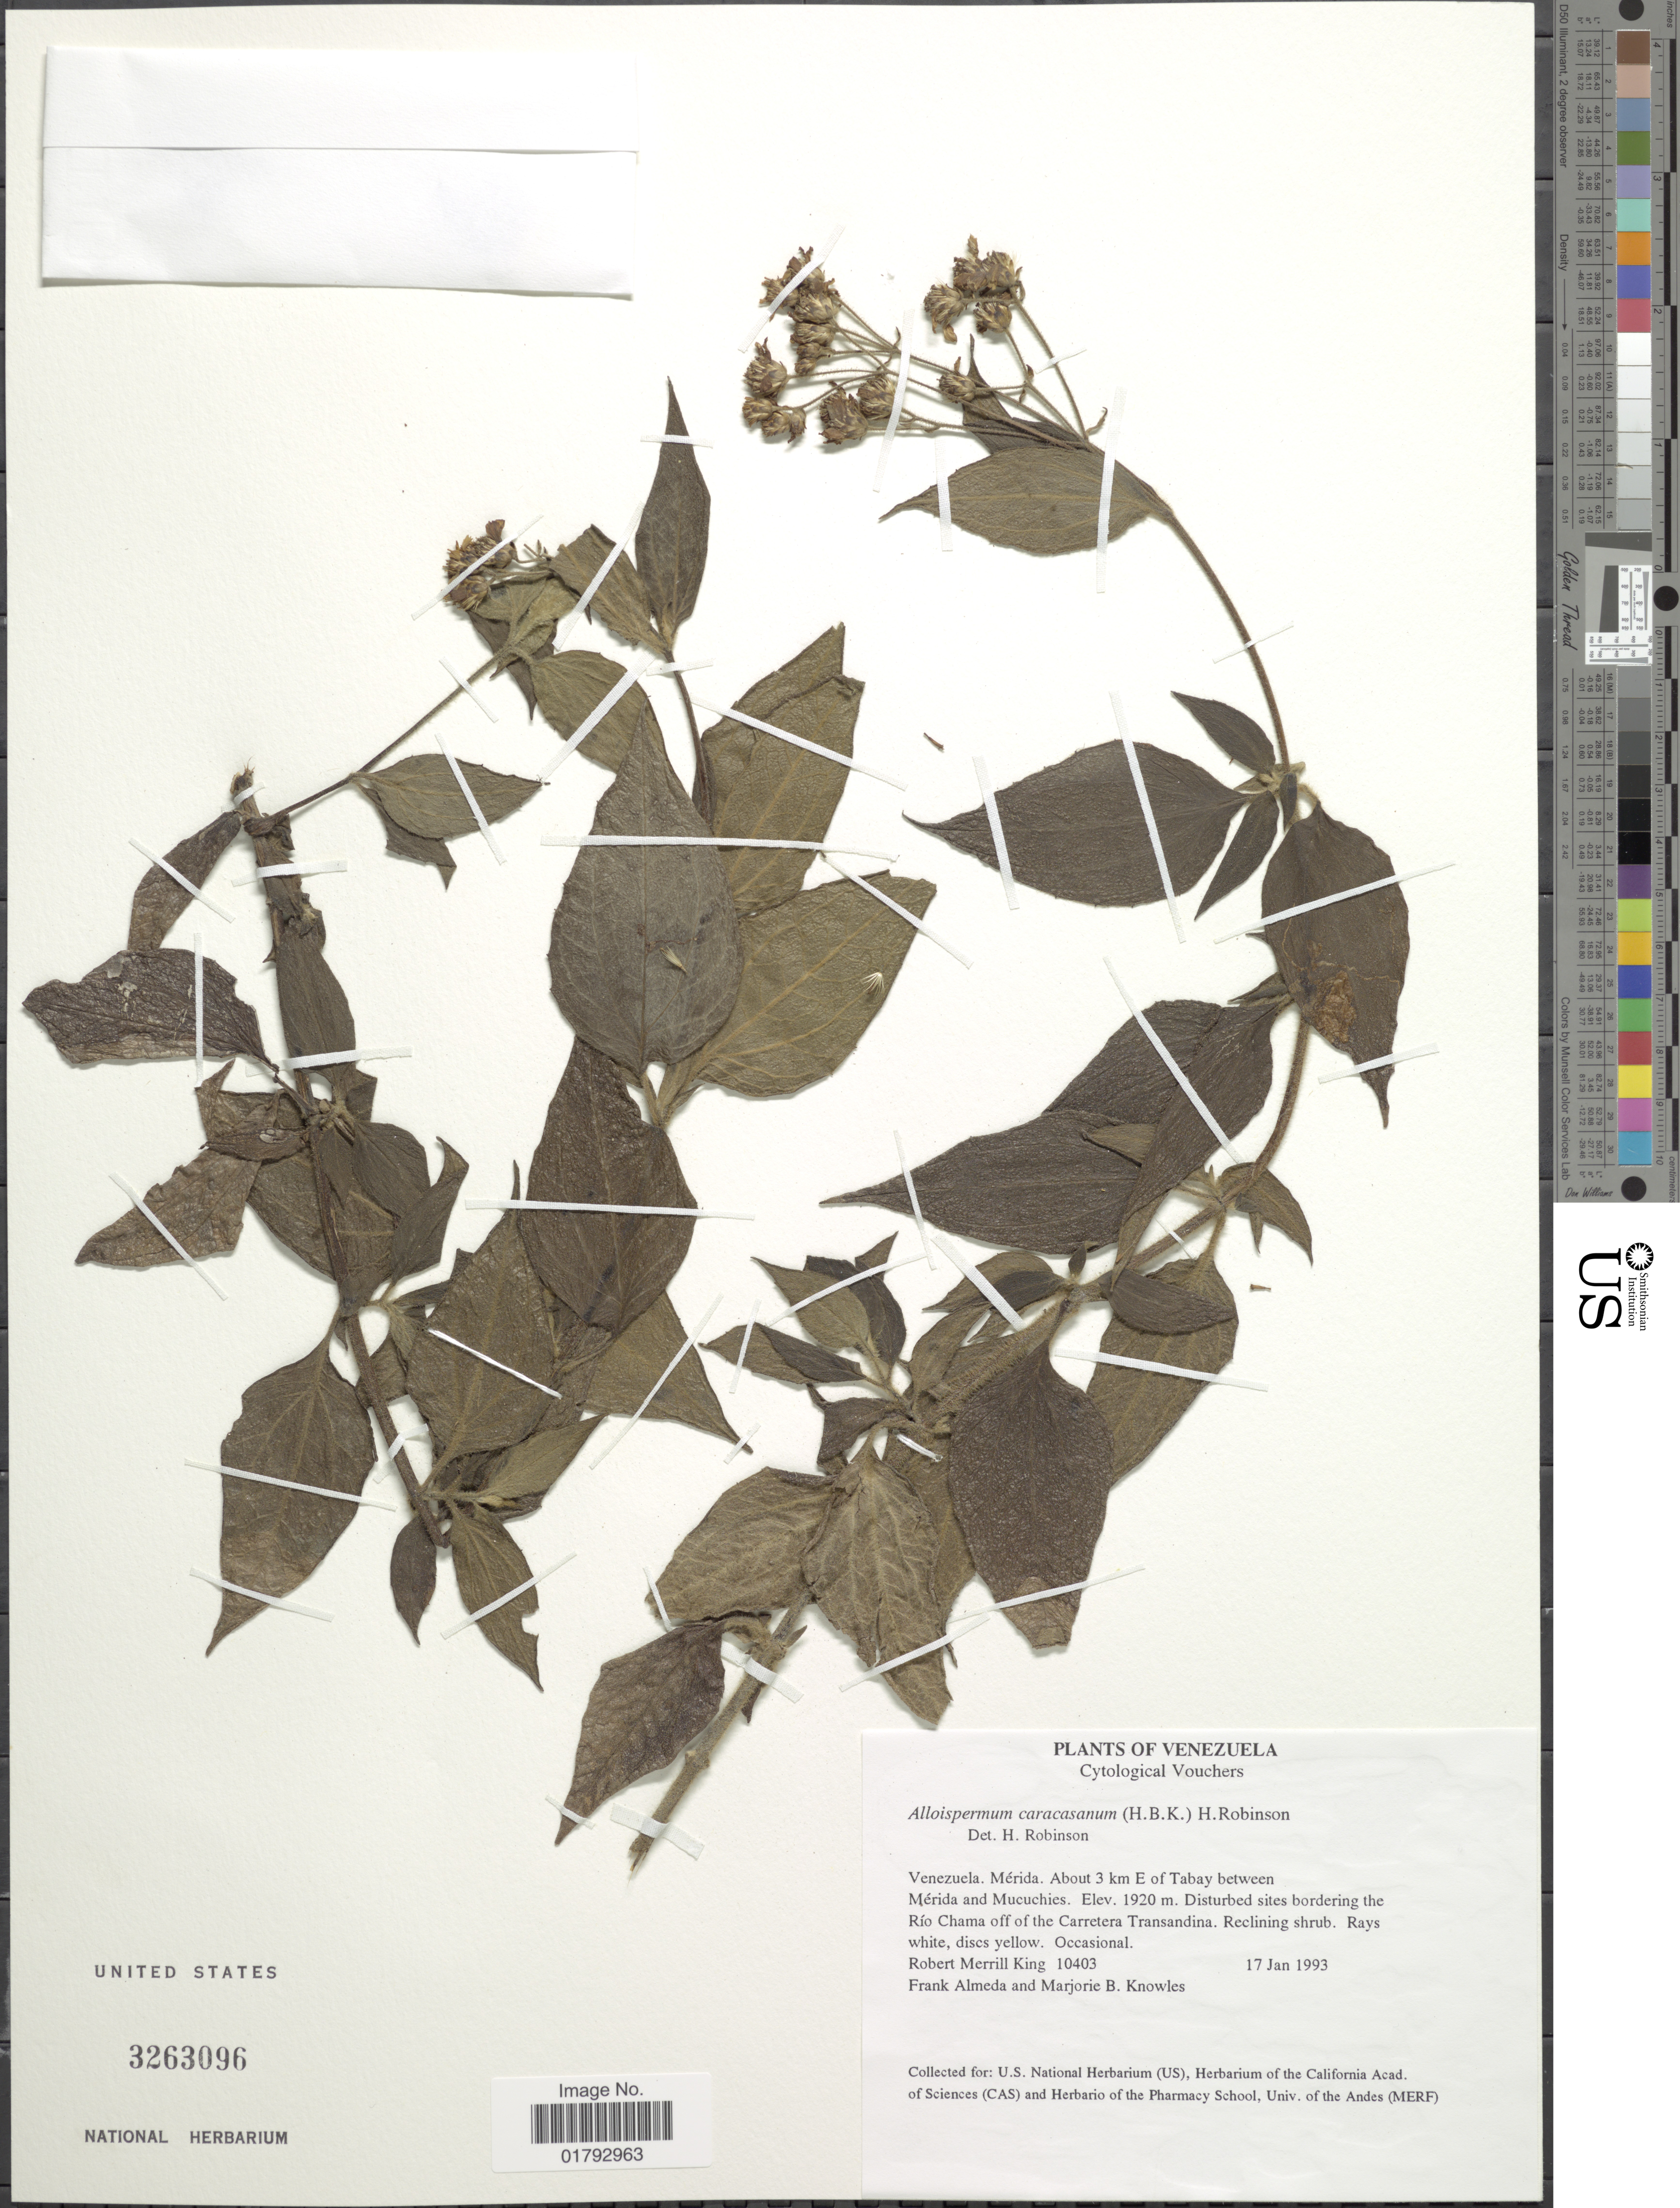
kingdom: Plantae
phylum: Tracheophyta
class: Magnoliopsida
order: Asterales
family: Asteraceae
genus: Alloispermum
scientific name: Alloispermum caracasanum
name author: (Kunth) H. Rob.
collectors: R. M. King, F. Almeda & M. B. Knowles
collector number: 10403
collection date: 1993-01-17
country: Venezuela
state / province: Mérida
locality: Venezuela. Merida. About 3 km E of Tabay between Merida and Mucuchies. Disturbed sites bordering Rio Chama off of the Carretera Transandina.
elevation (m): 1920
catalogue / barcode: US 3263096